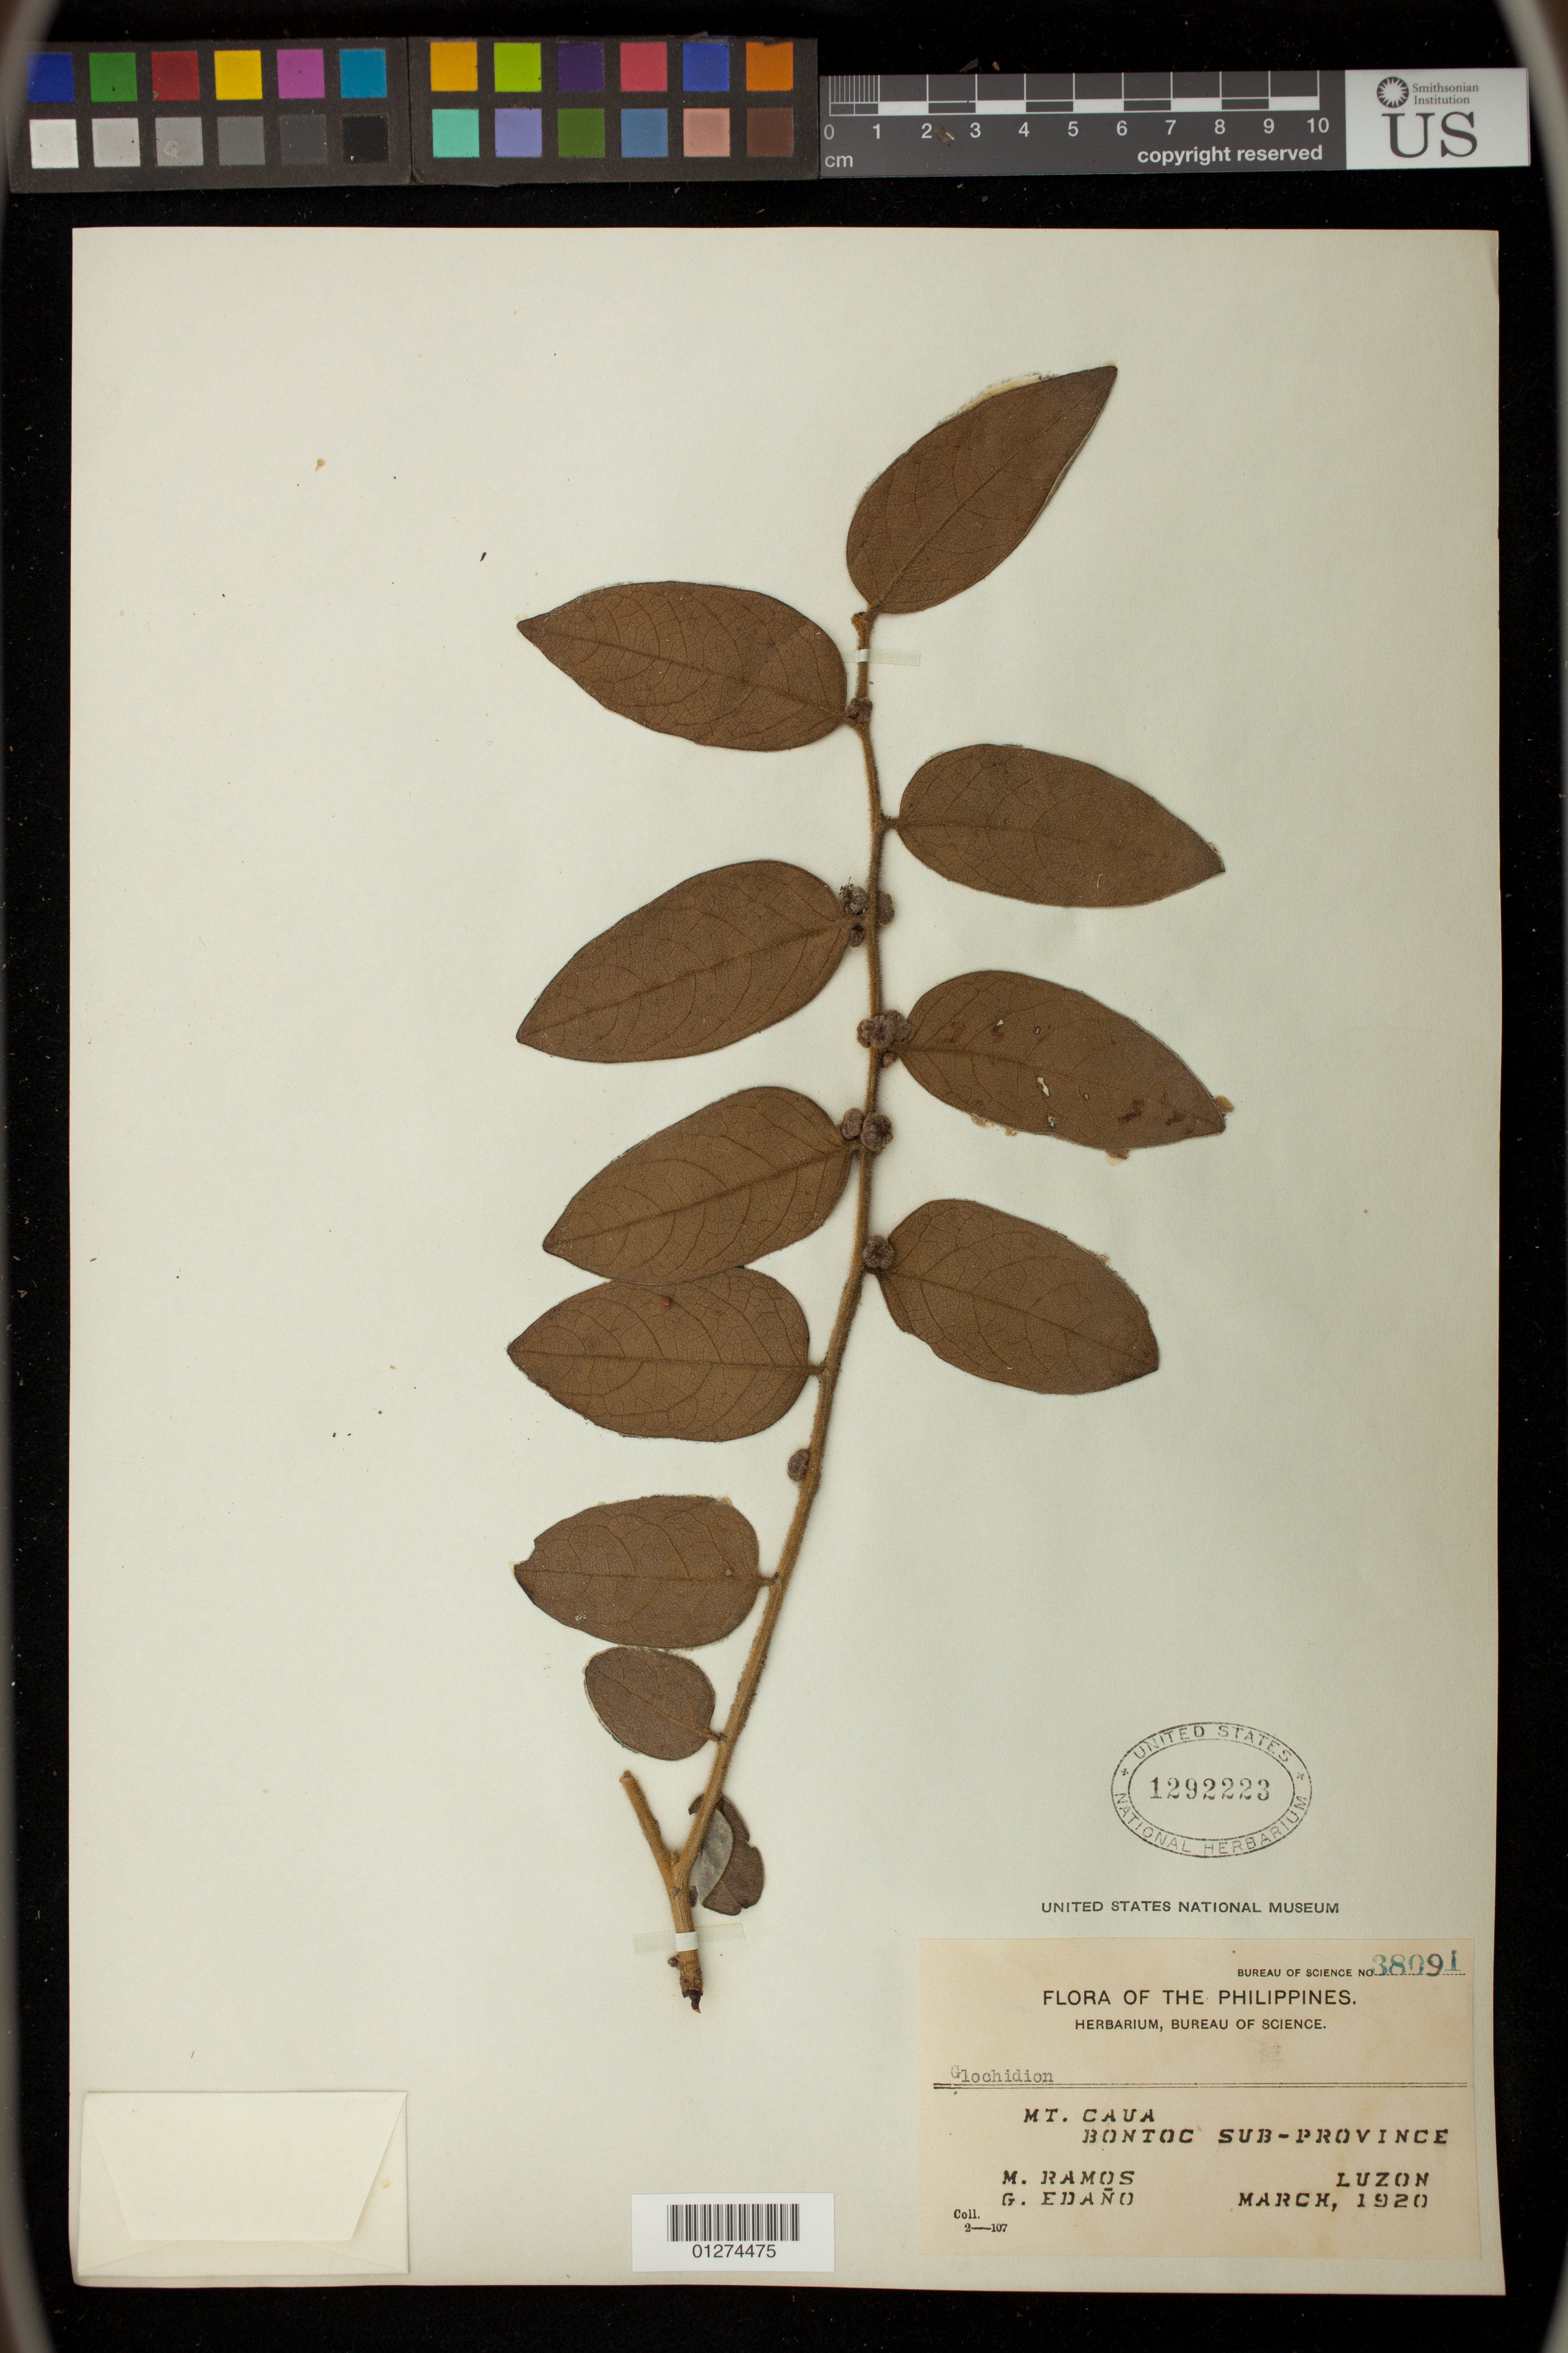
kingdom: Plantae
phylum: Tracheophyta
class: Magnoliopsida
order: Malpighiales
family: Phyllanthaceae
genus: Glochidion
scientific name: Glochidion sp.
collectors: M. Ramos & G. Edaño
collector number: Bur. Sci. 38091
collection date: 1920-03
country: Philippines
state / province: Cordillera (Administrative Region)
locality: Mt. Caua, Bontoc Sub-province, Luzon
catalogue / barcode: US 1292223